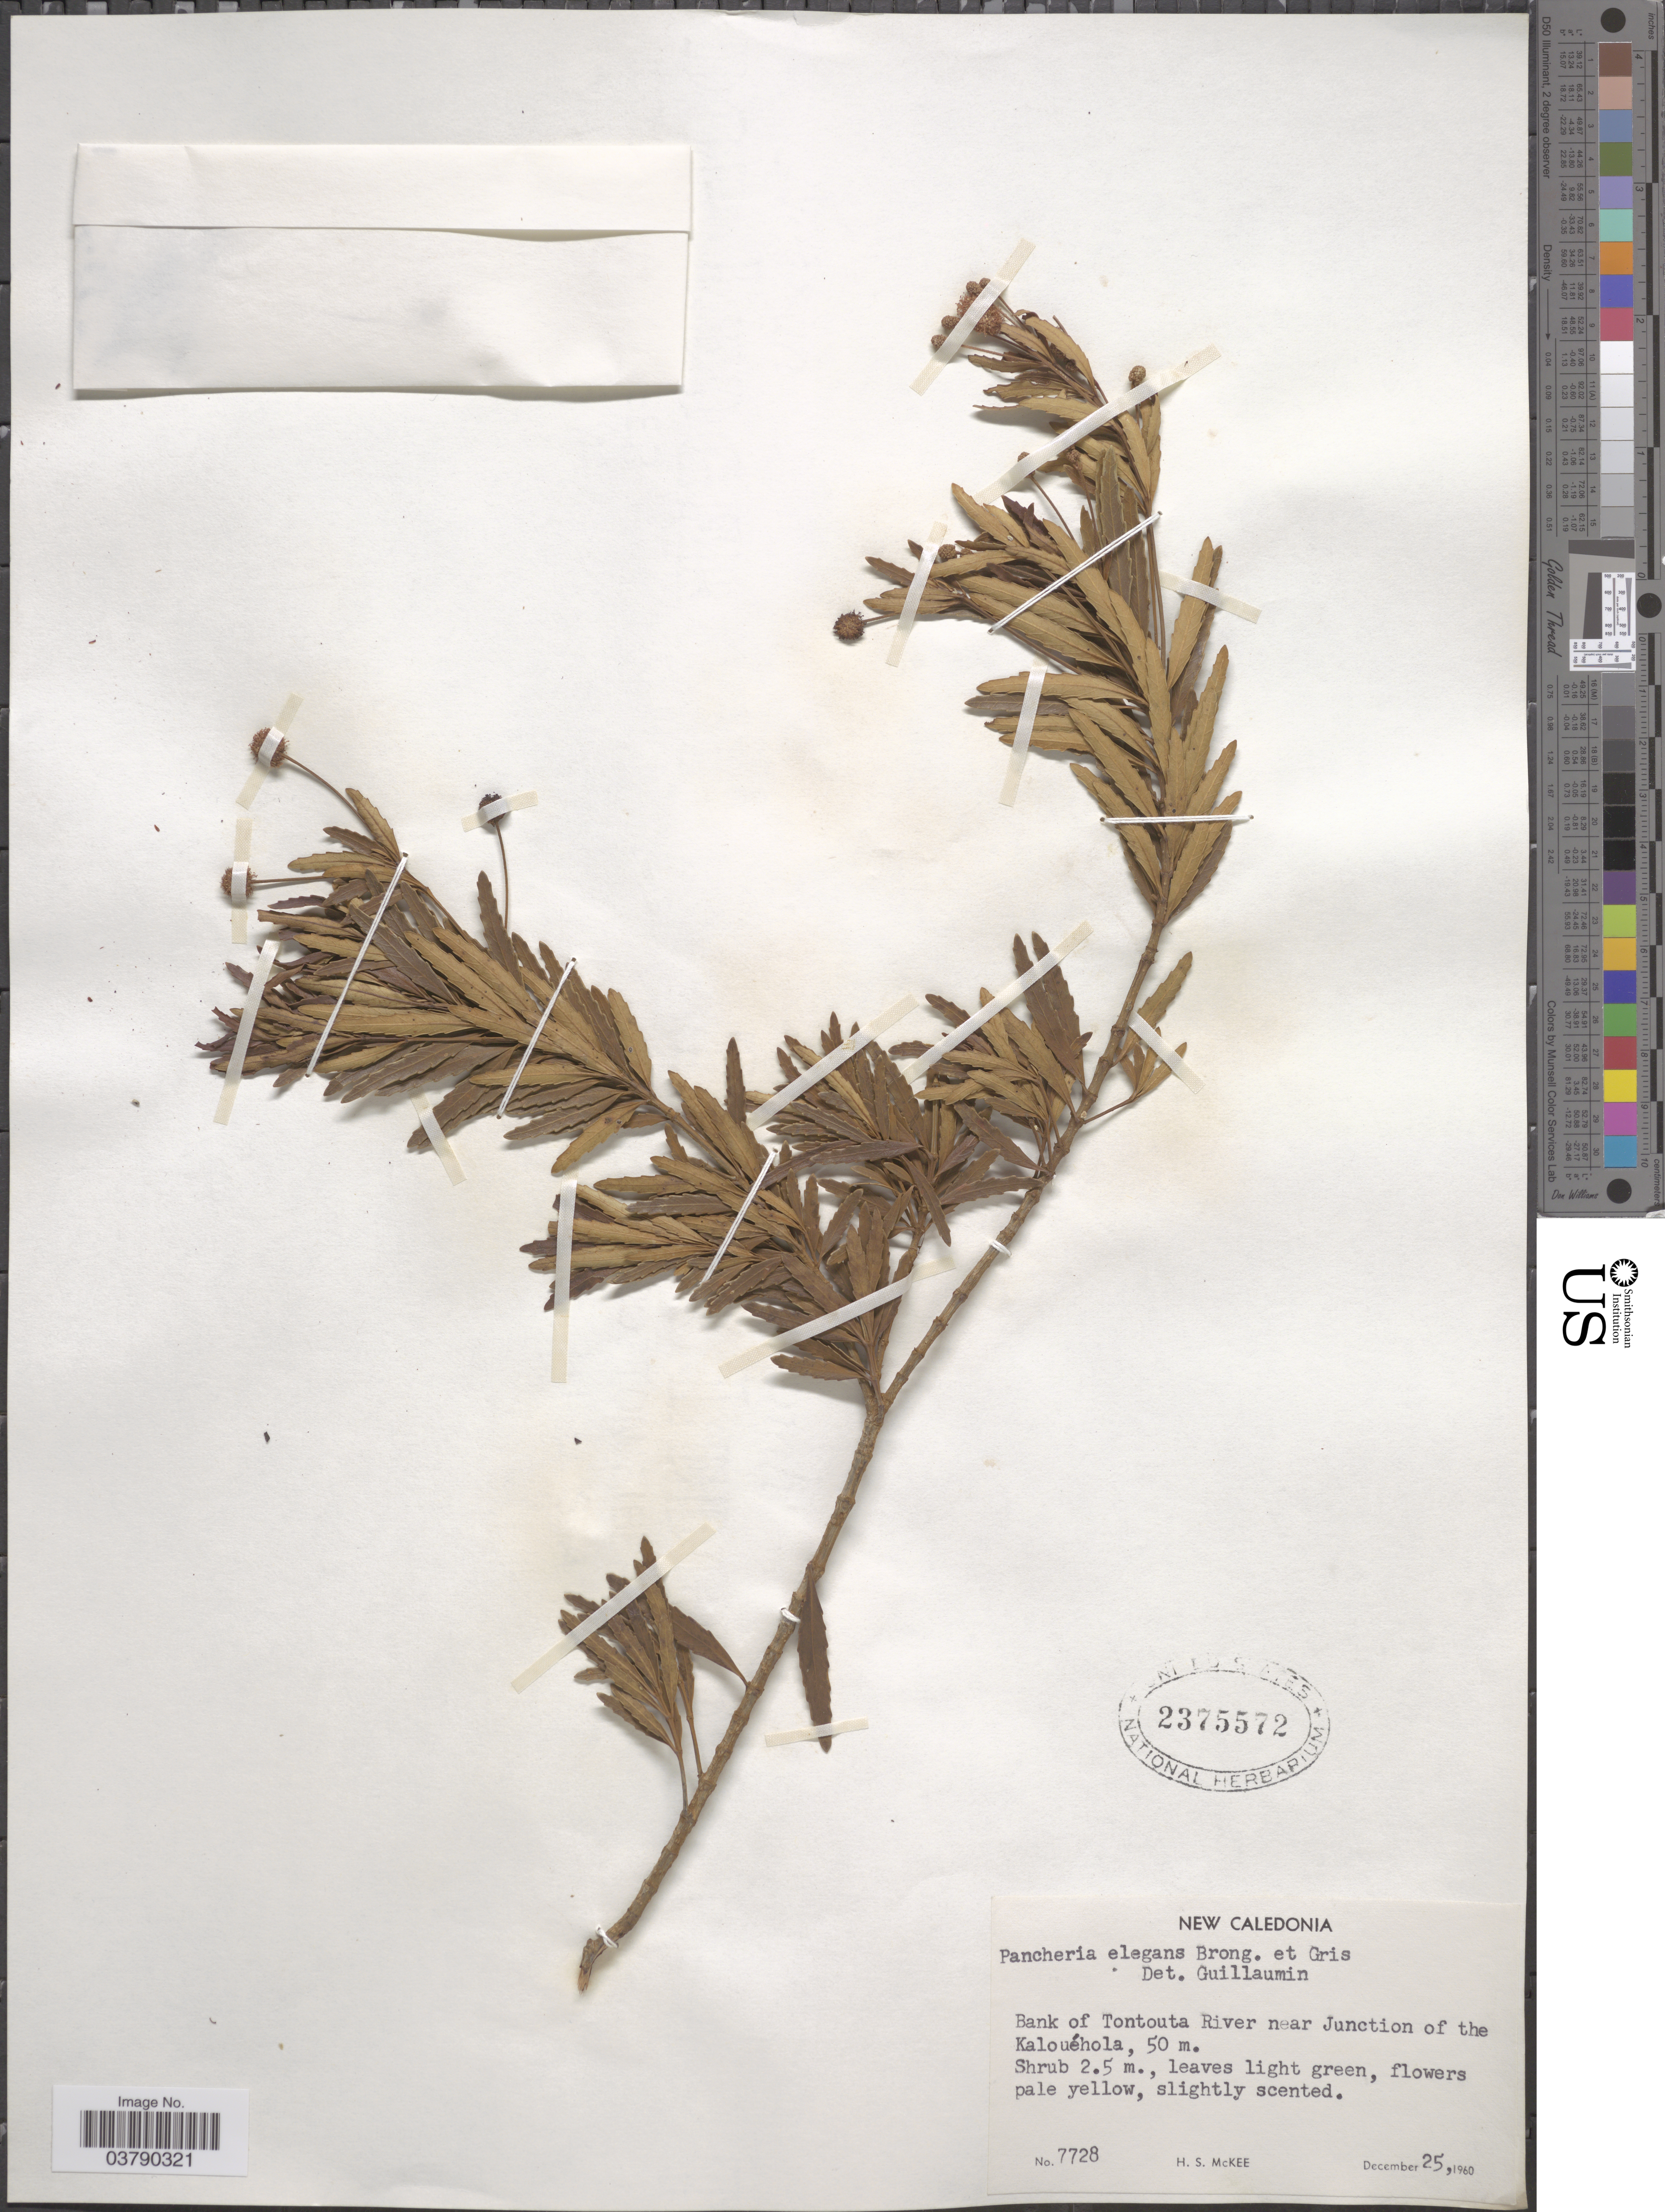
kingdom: Plantae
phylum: Tracheophyta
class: Magnoliopsida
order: Oxalidales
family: Cunoniaceae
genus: Pancheria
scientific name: Pancheria elliptica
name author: Pamp.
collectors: H. S. McKee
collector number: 7728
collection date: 1960-12-25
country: New Caledonia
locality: Bank of Tontouta River near Junction of the Kalouéhola.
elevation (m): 50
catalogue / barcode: US 2375572